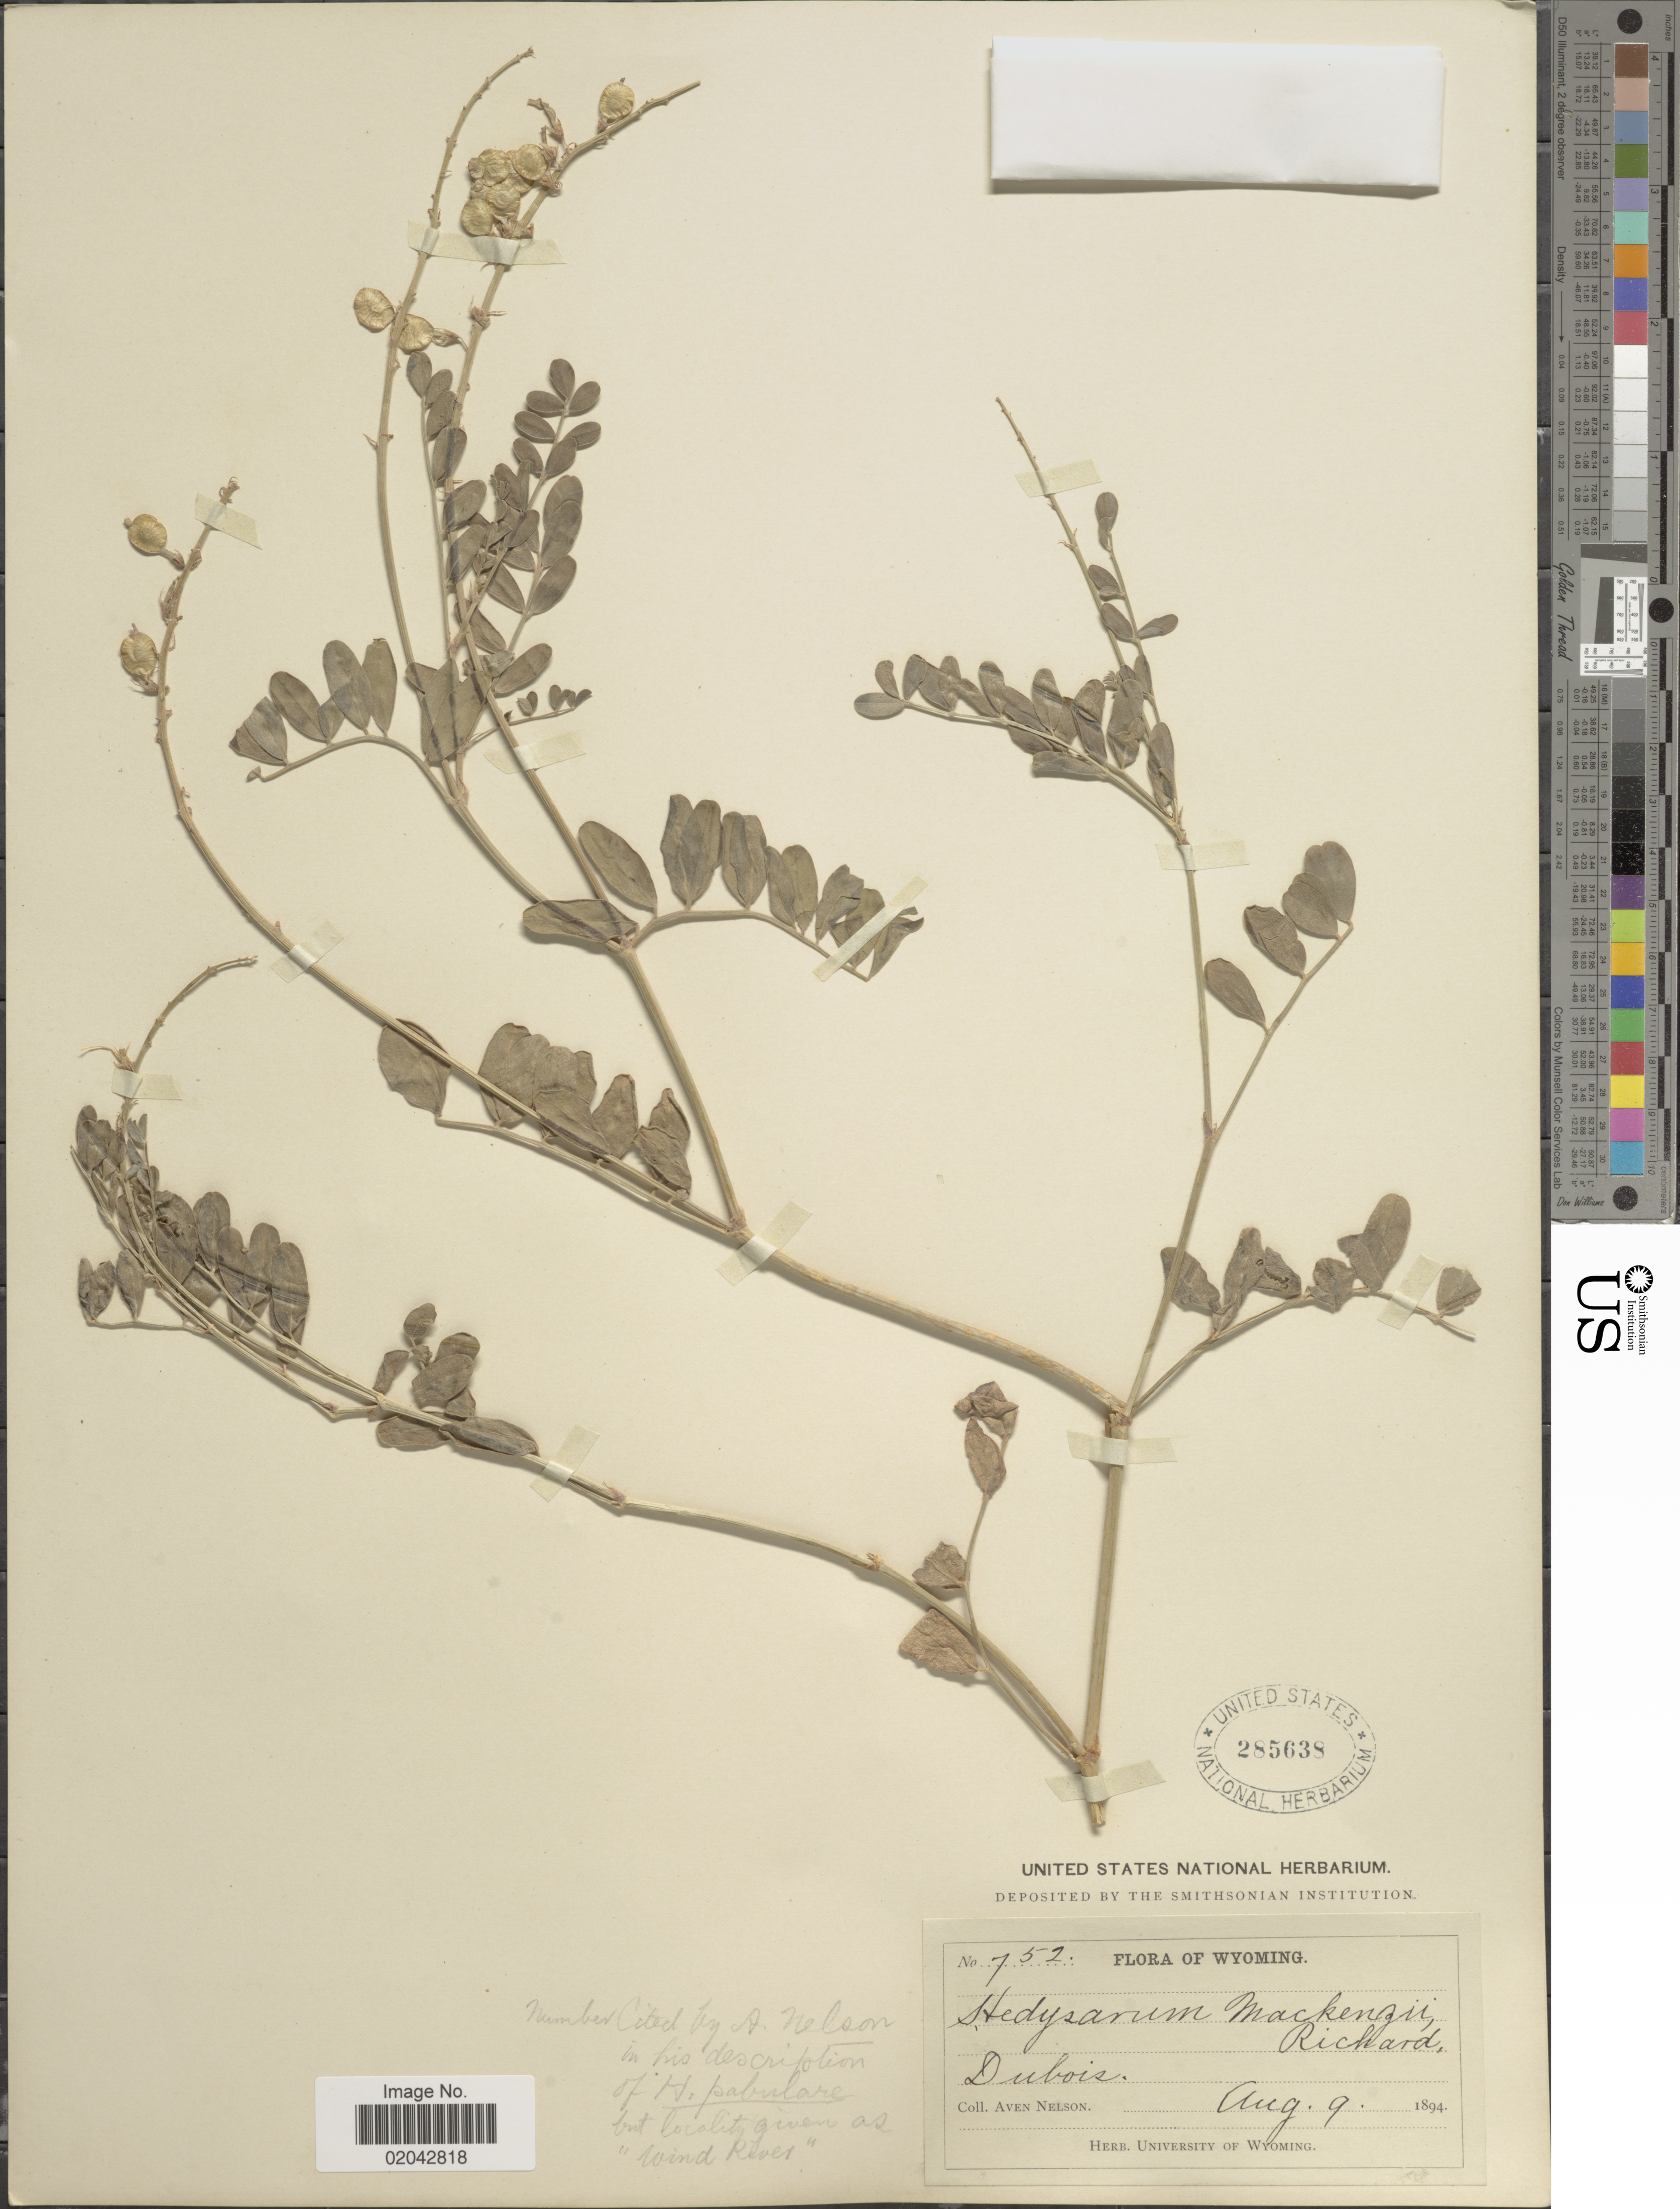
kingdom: Plantae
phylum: Tracheophyta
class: Magnoliopsida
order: Fabales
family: Fabaceae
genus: Hedysarum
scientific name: Hedysarum pabulare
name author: A. Nelson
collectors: A. Nelson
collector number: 752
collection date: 1894-08-09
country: United States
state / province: Wyoming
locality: Dubois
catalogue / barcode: US 285638